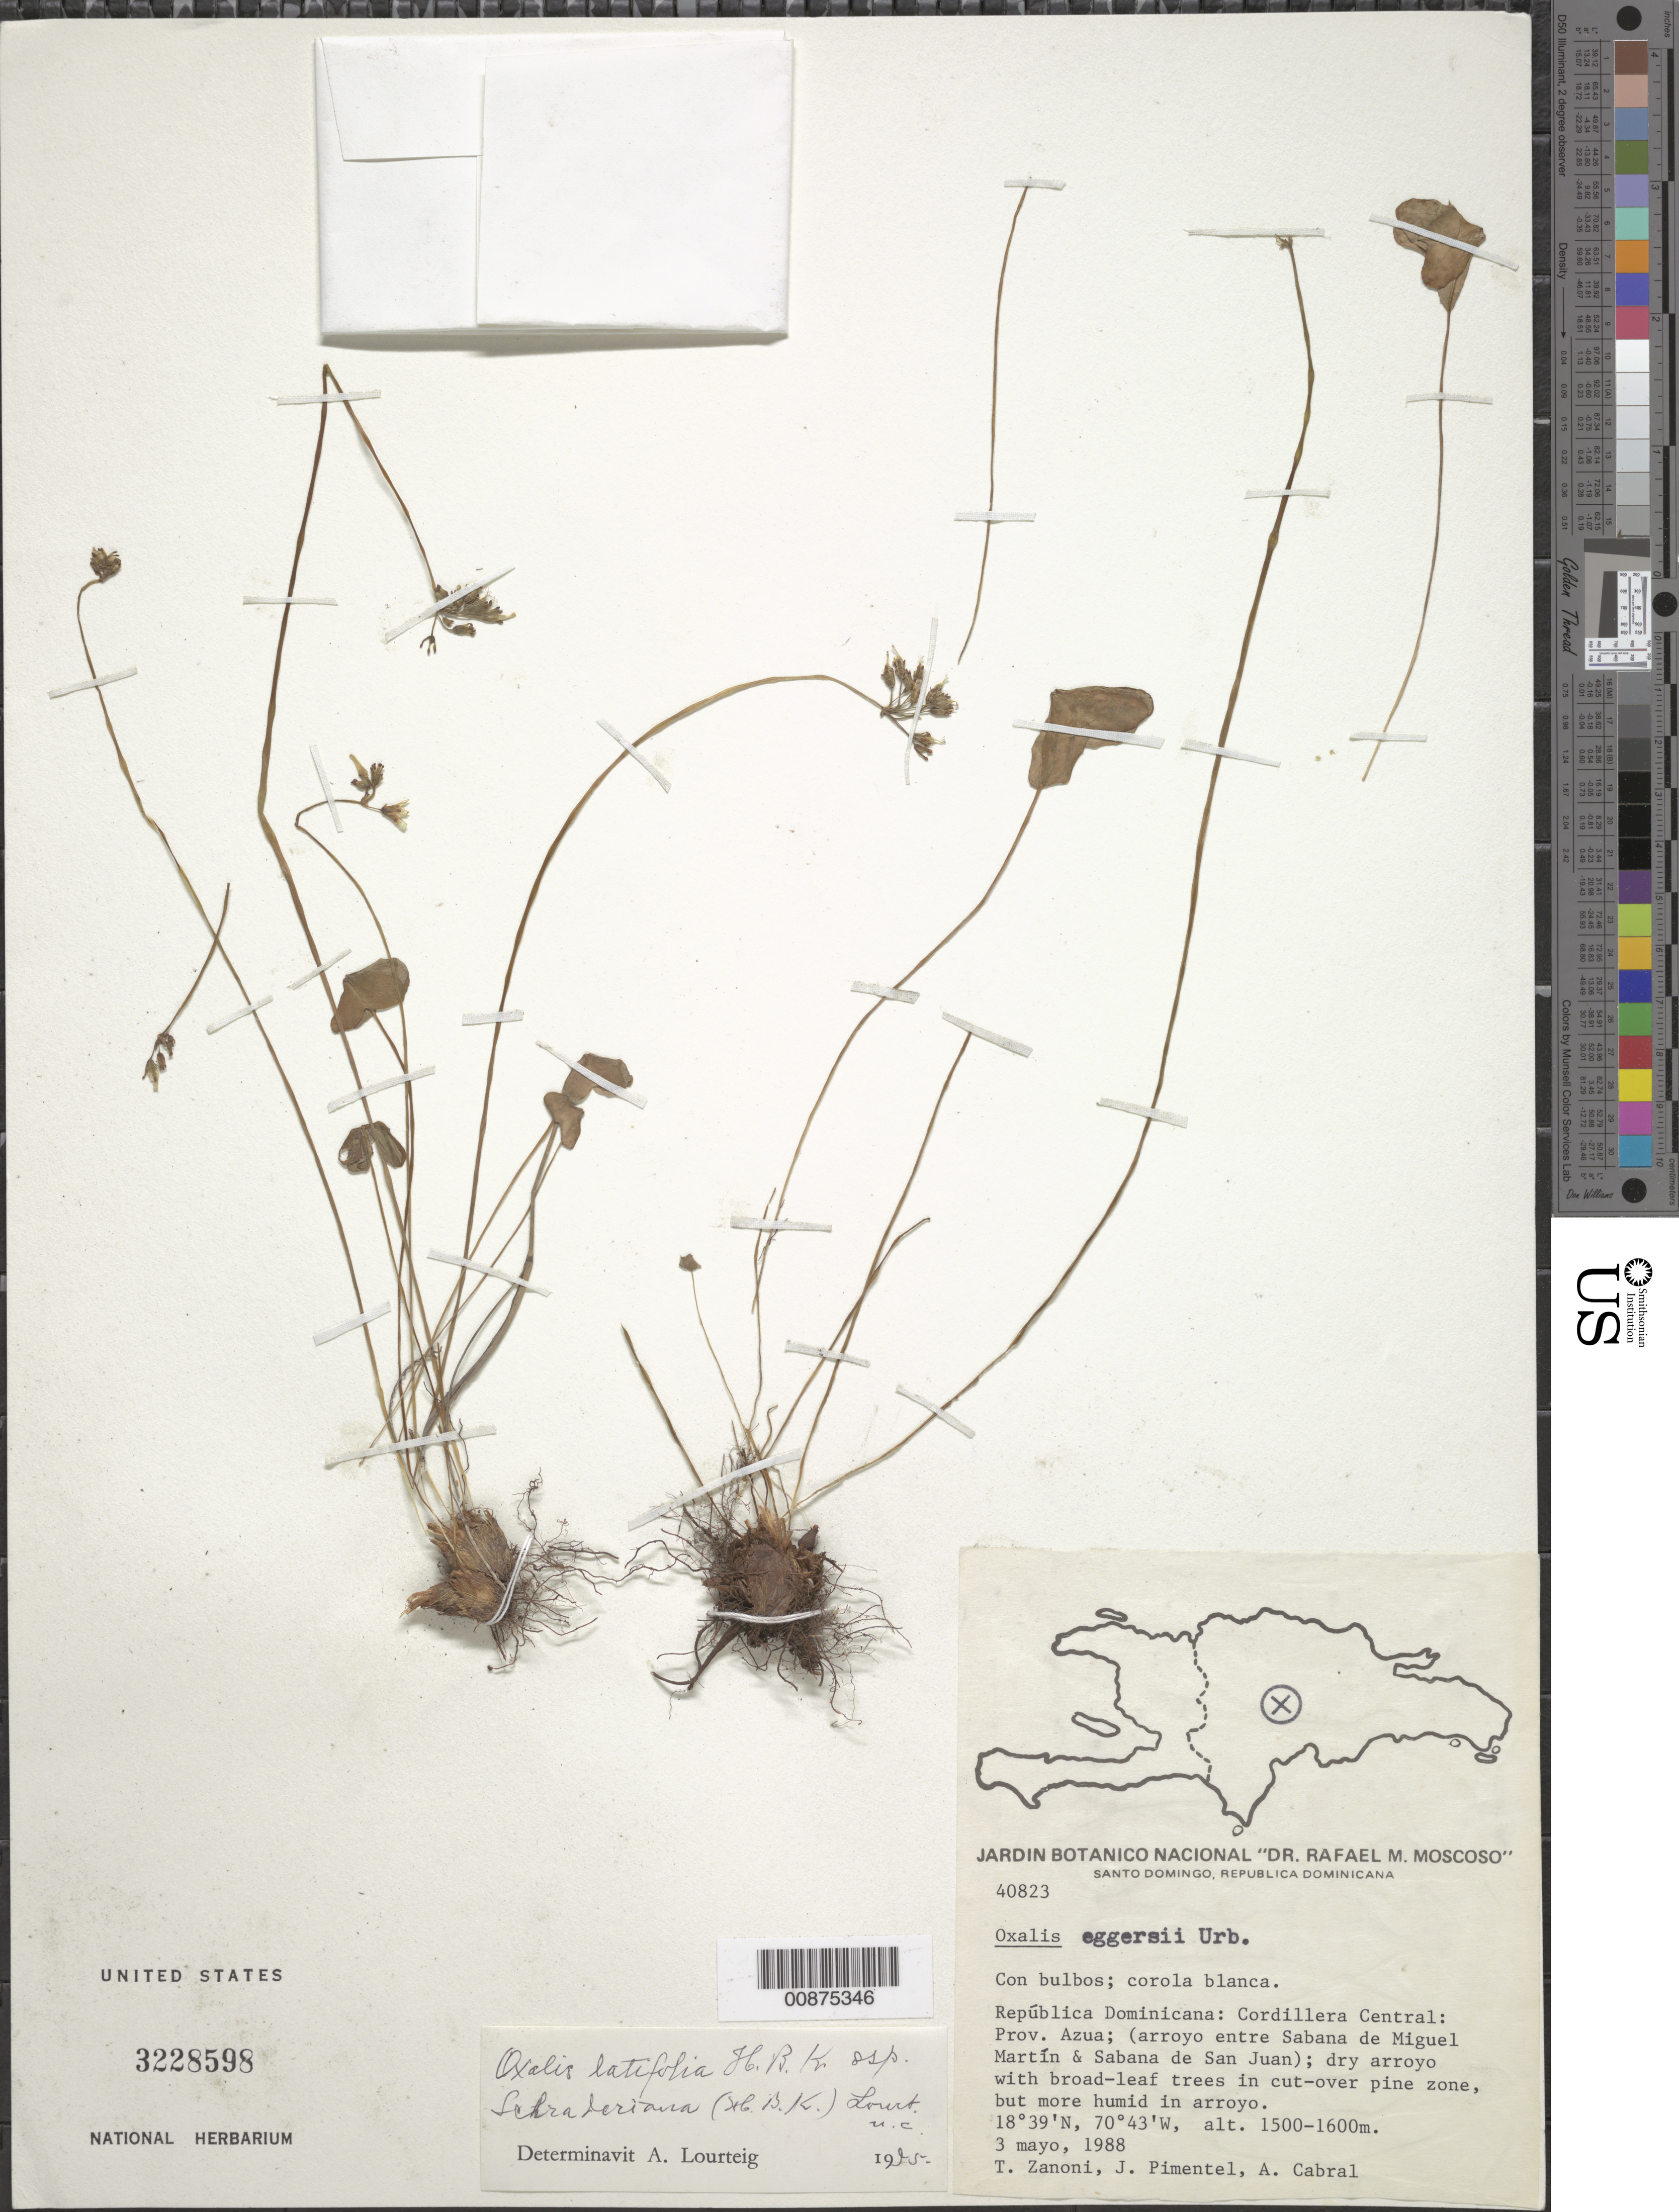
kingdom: Plantae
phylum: Tracheophyta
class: Magnoliopsida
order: Oxalidales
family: Oxalidaceae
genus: Oxalis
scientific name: Oxalis latifolia subsp. schraderiana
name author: (Kunth) Lourteig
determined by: Lourteig, A.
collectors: T. A. Zanoni, J. Pimentel & A. Cabral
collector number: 40823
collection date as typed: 03 May 1988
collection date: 1988-05-03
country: Dominican Republic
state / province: Azua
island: Hispaniola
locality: Cordillera Central: Arroyo entre Sabana de Miguel Martín and Sabana de San Juan.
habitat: Dry arroyo with broad-leaf trees in cut-over pine zone, but more humid in arroyo.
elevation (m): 1500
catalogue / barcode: US 3228598